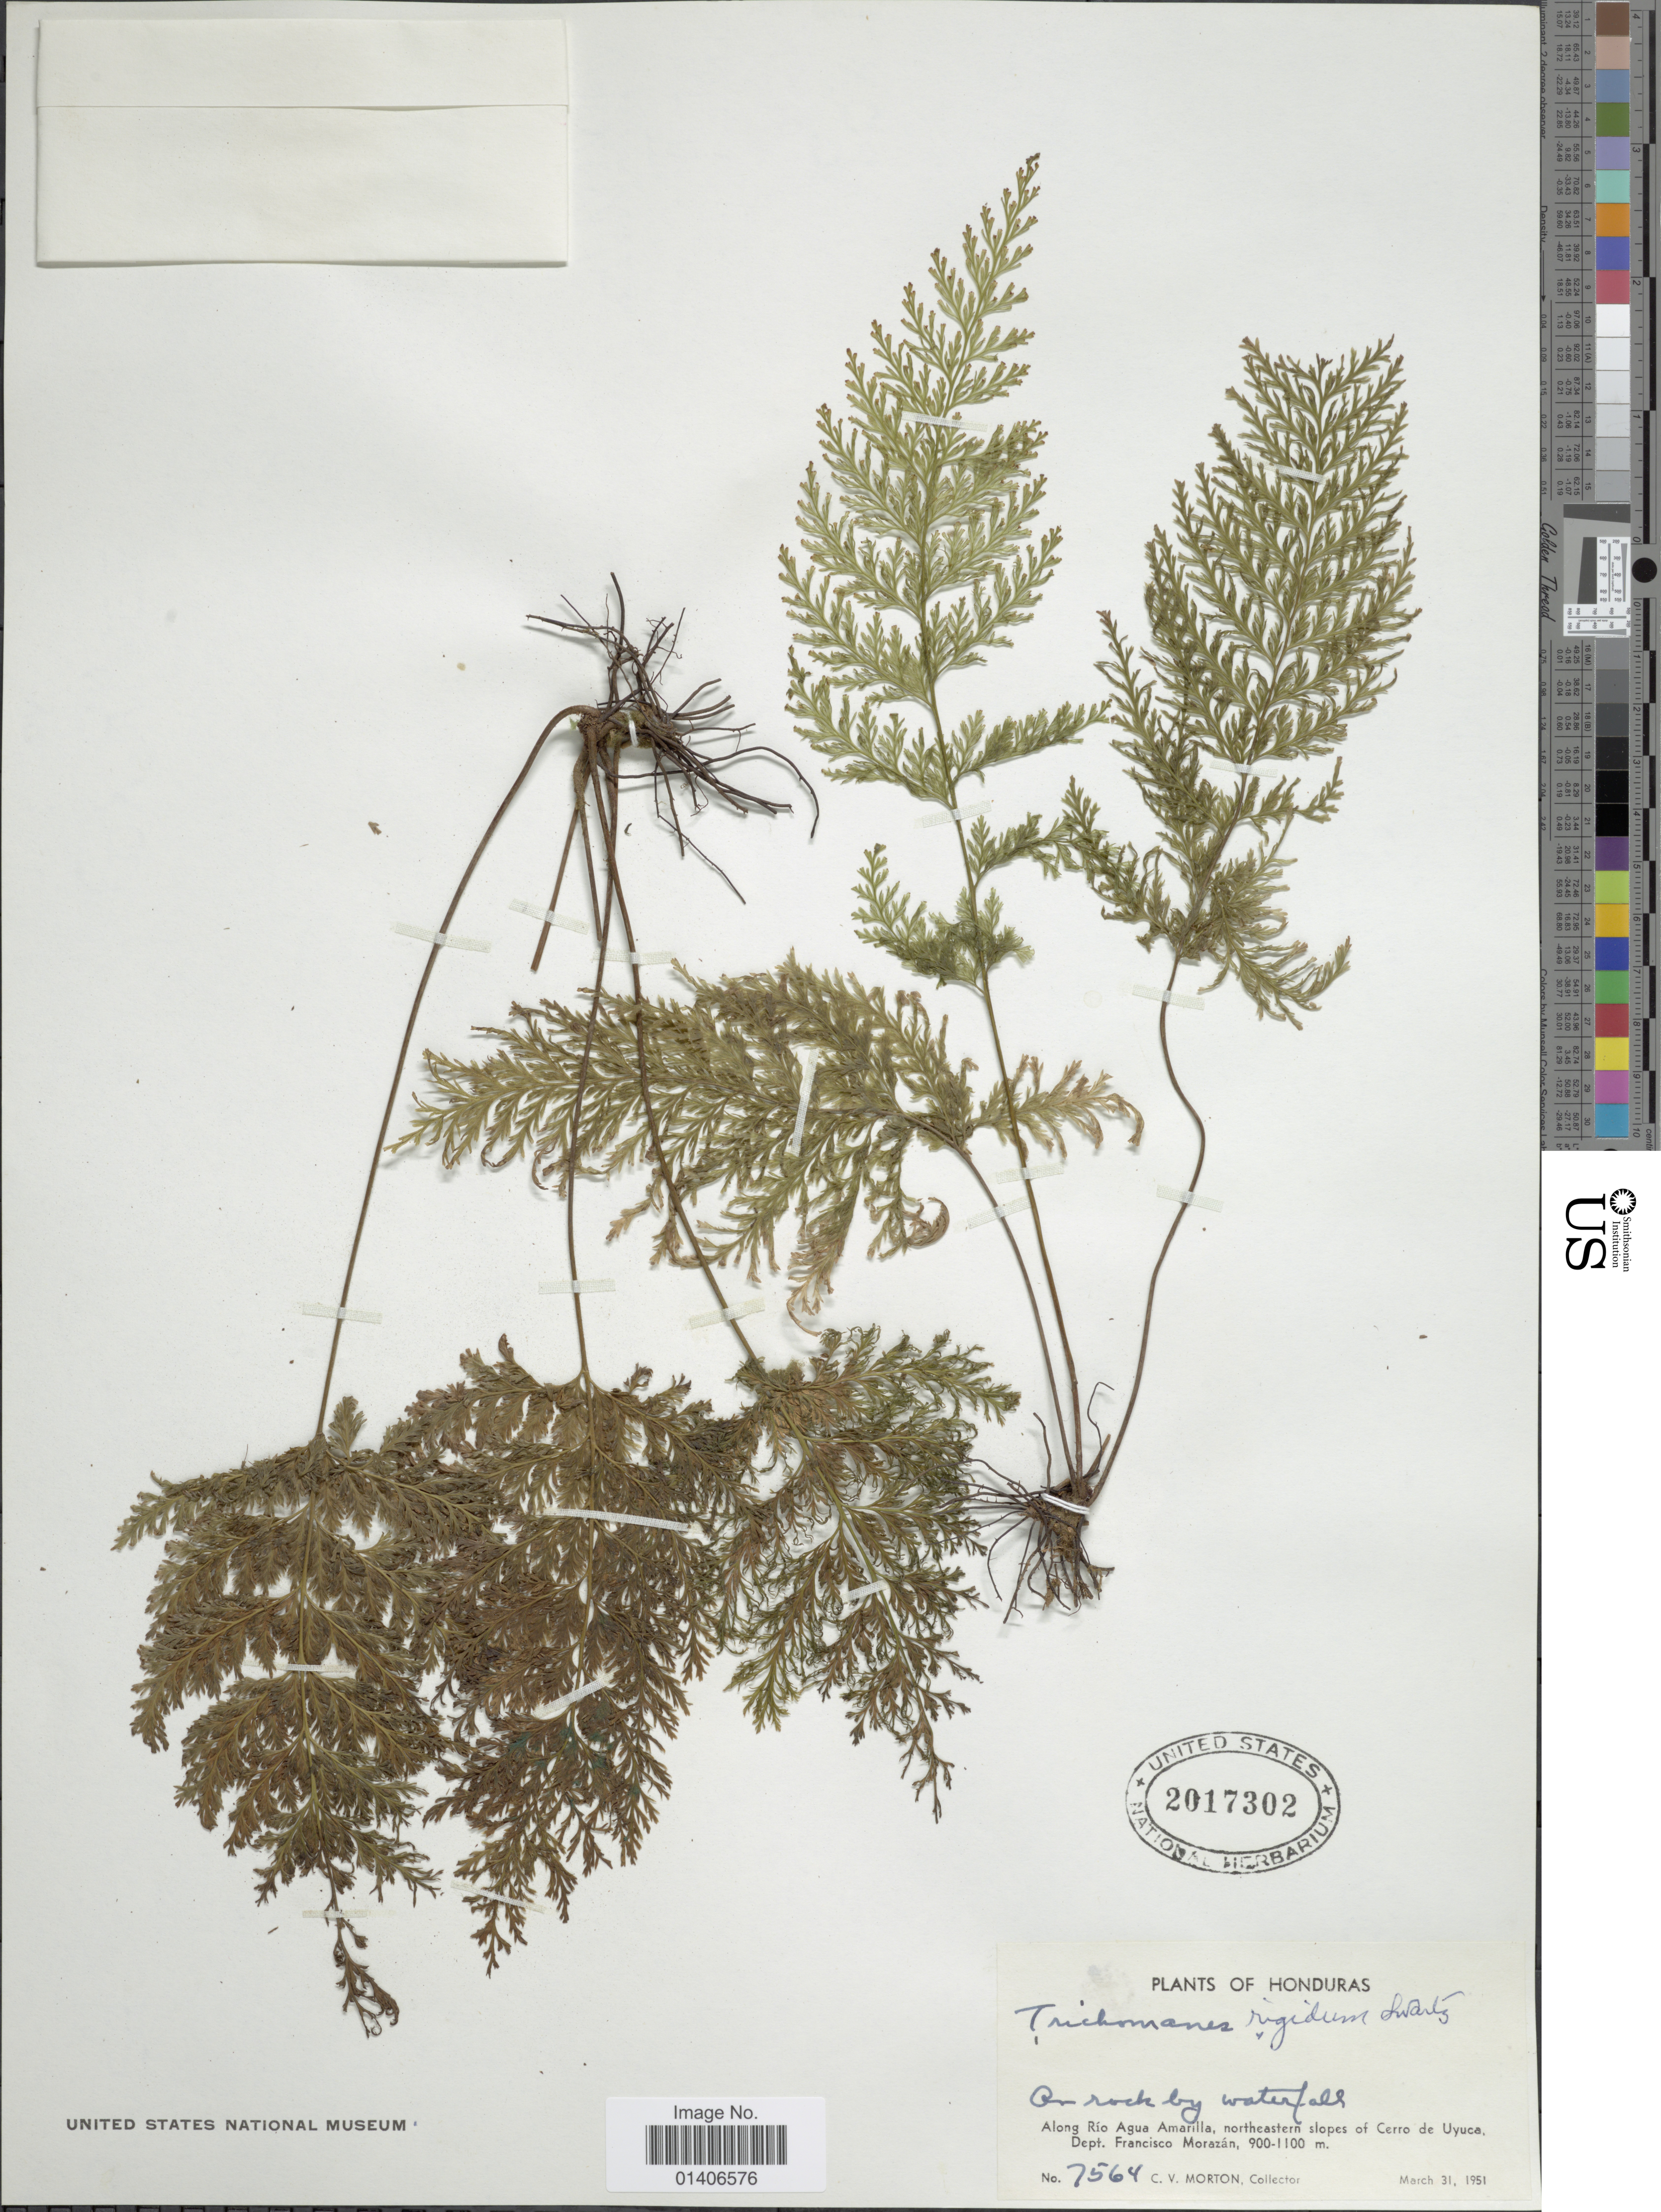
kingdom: Plantae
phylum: Tracheophyta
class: Polypodiopsida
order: Hymenophyllales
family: Hymenophyllaceae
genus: Abrodictyum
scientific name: Abrodictyum rigidum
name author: (Sw.) Ebihara & Dubuisson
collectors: C. V. Morton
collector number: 7564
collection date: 1951-03-31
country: Honduras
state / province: Fco. Morazán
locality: On rock by waterfall, Along Río Agua Amarilla, northeast slopes of Cerro de Uyuca, Dept Francisco Morazán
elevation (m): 900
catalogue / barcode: US 2017302